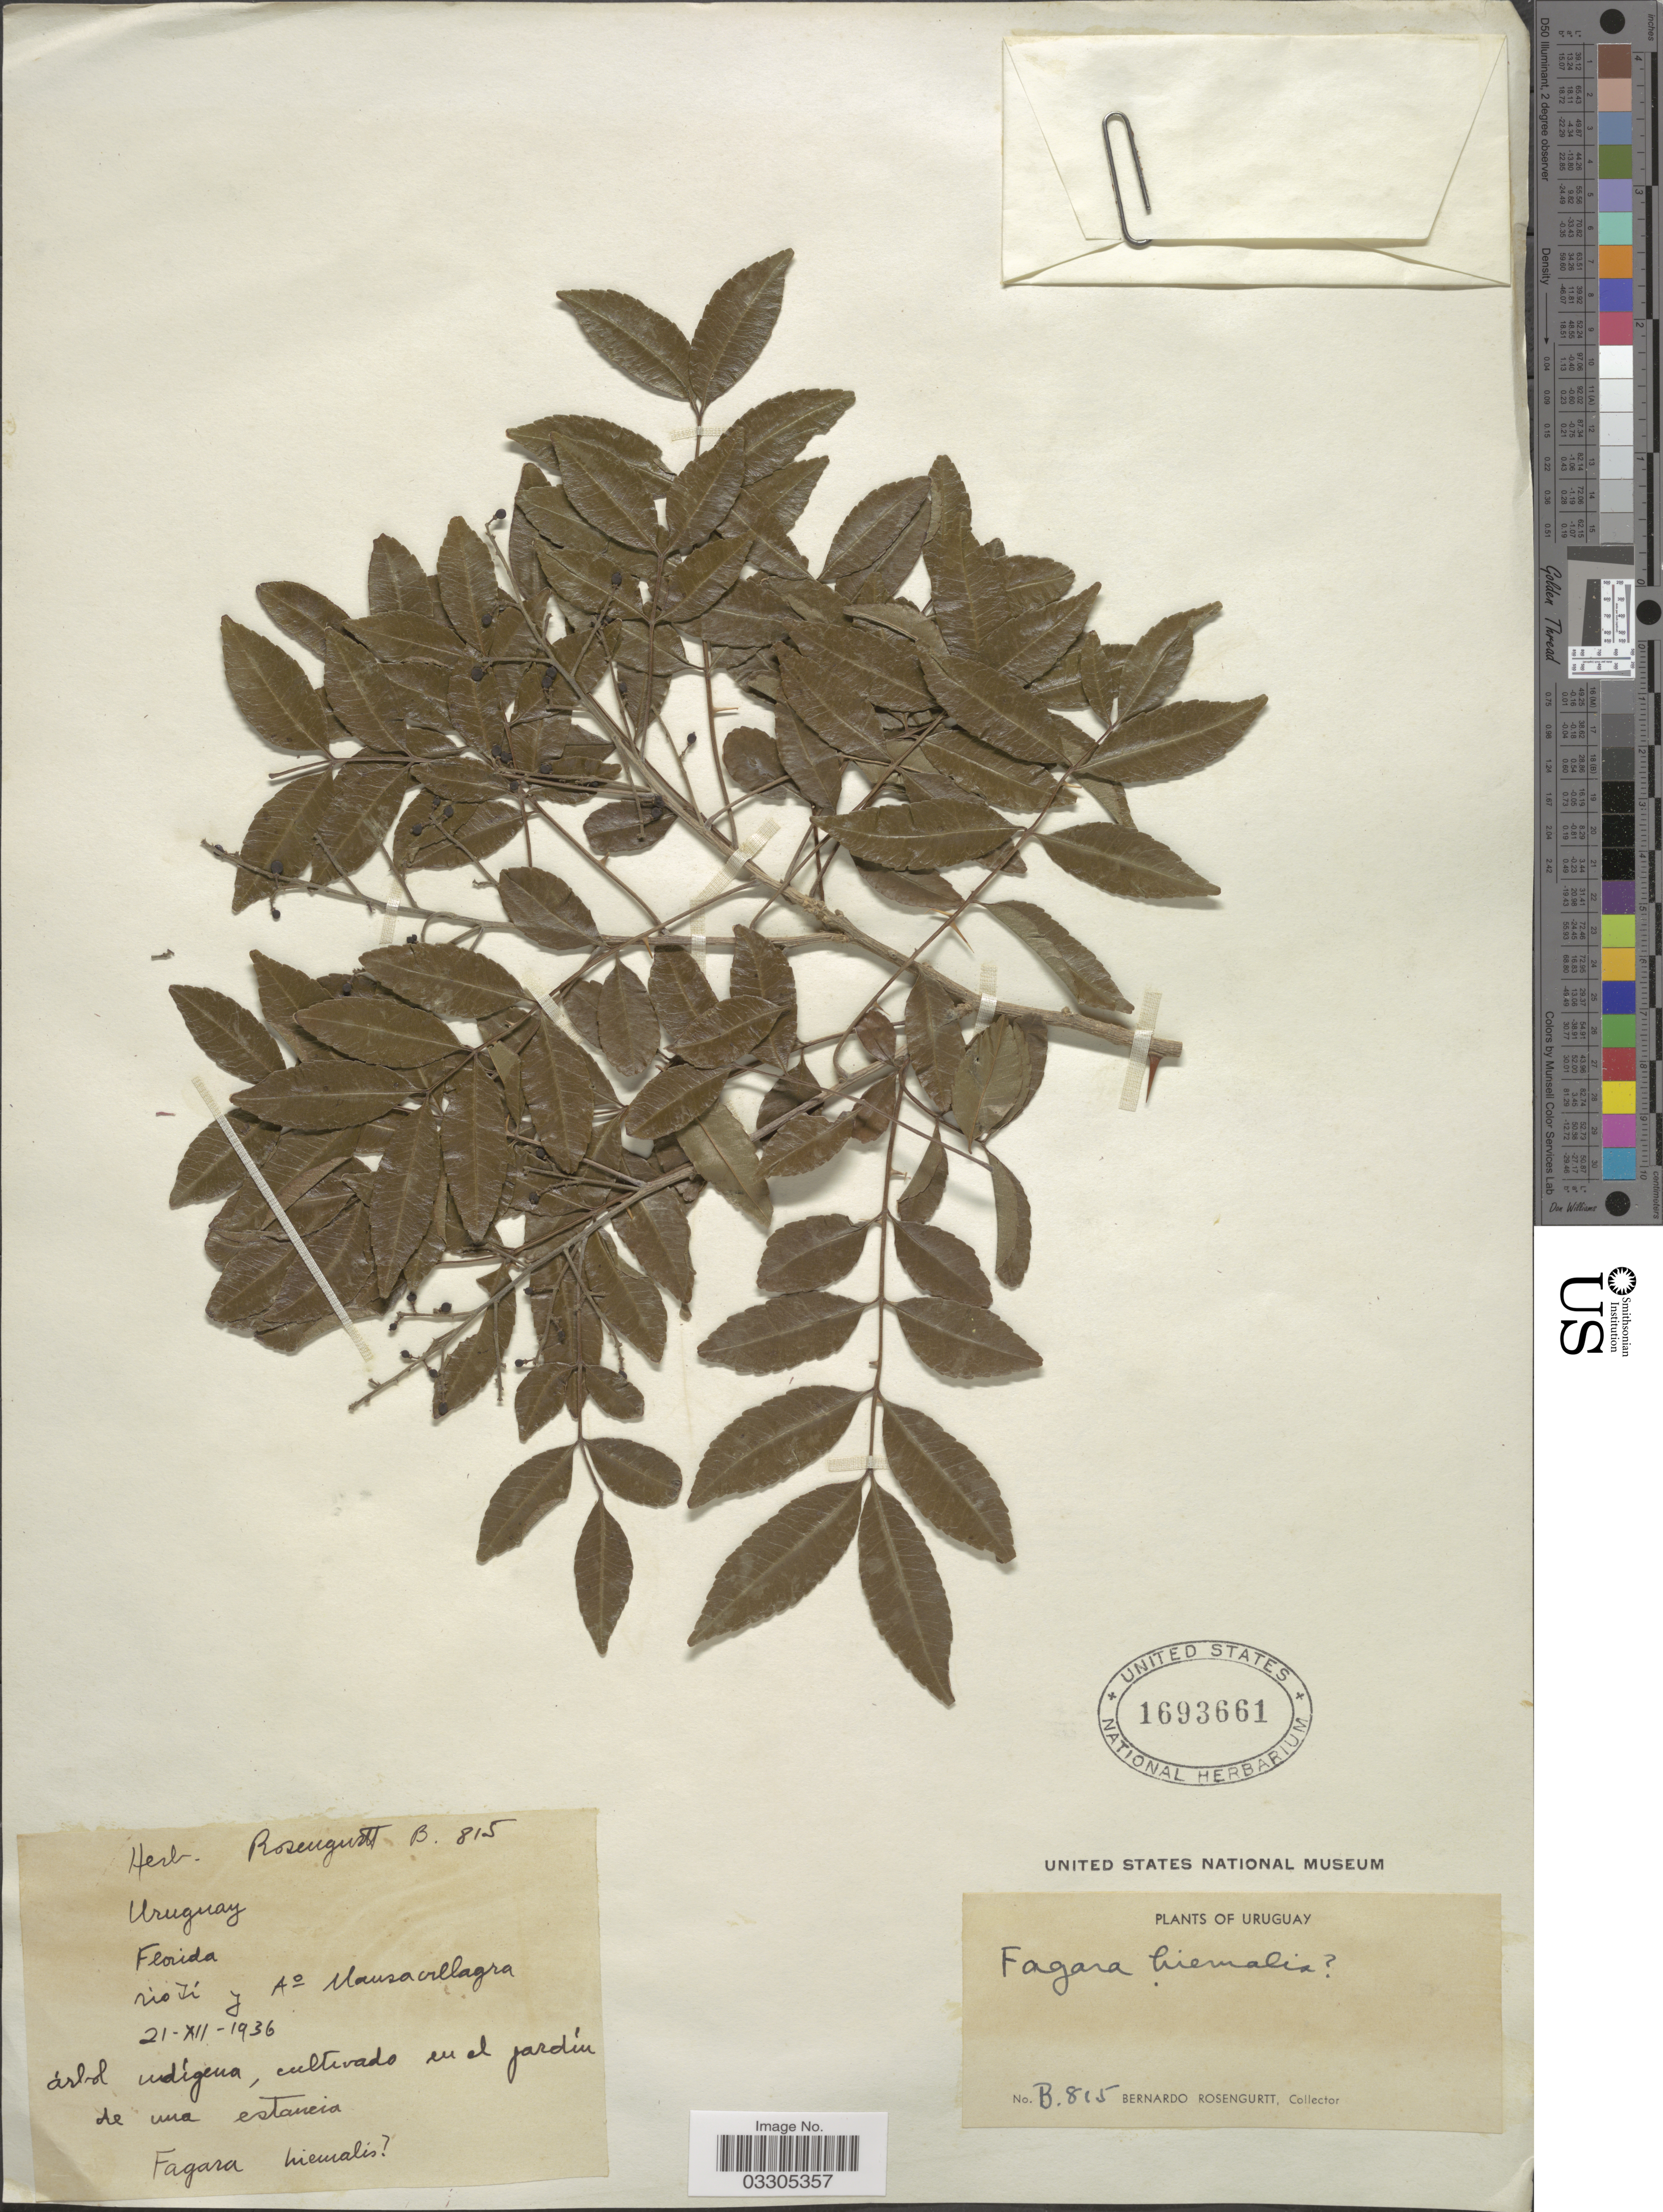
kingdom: Plantae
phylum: Tracheophyta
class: Magnoliopsida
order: Sapindales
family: Rutaceae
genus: Zanthoxylum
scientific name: Zanthoxylum rhoifolium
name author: Lam.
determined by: Londoño-Echeverri, Y.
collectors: B. Rosengurtt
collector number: B.815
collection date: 1936-12-21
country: Uruguay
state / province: Florida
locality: Rio Yí y A° Mansavillagra.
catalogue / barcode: US 1693661